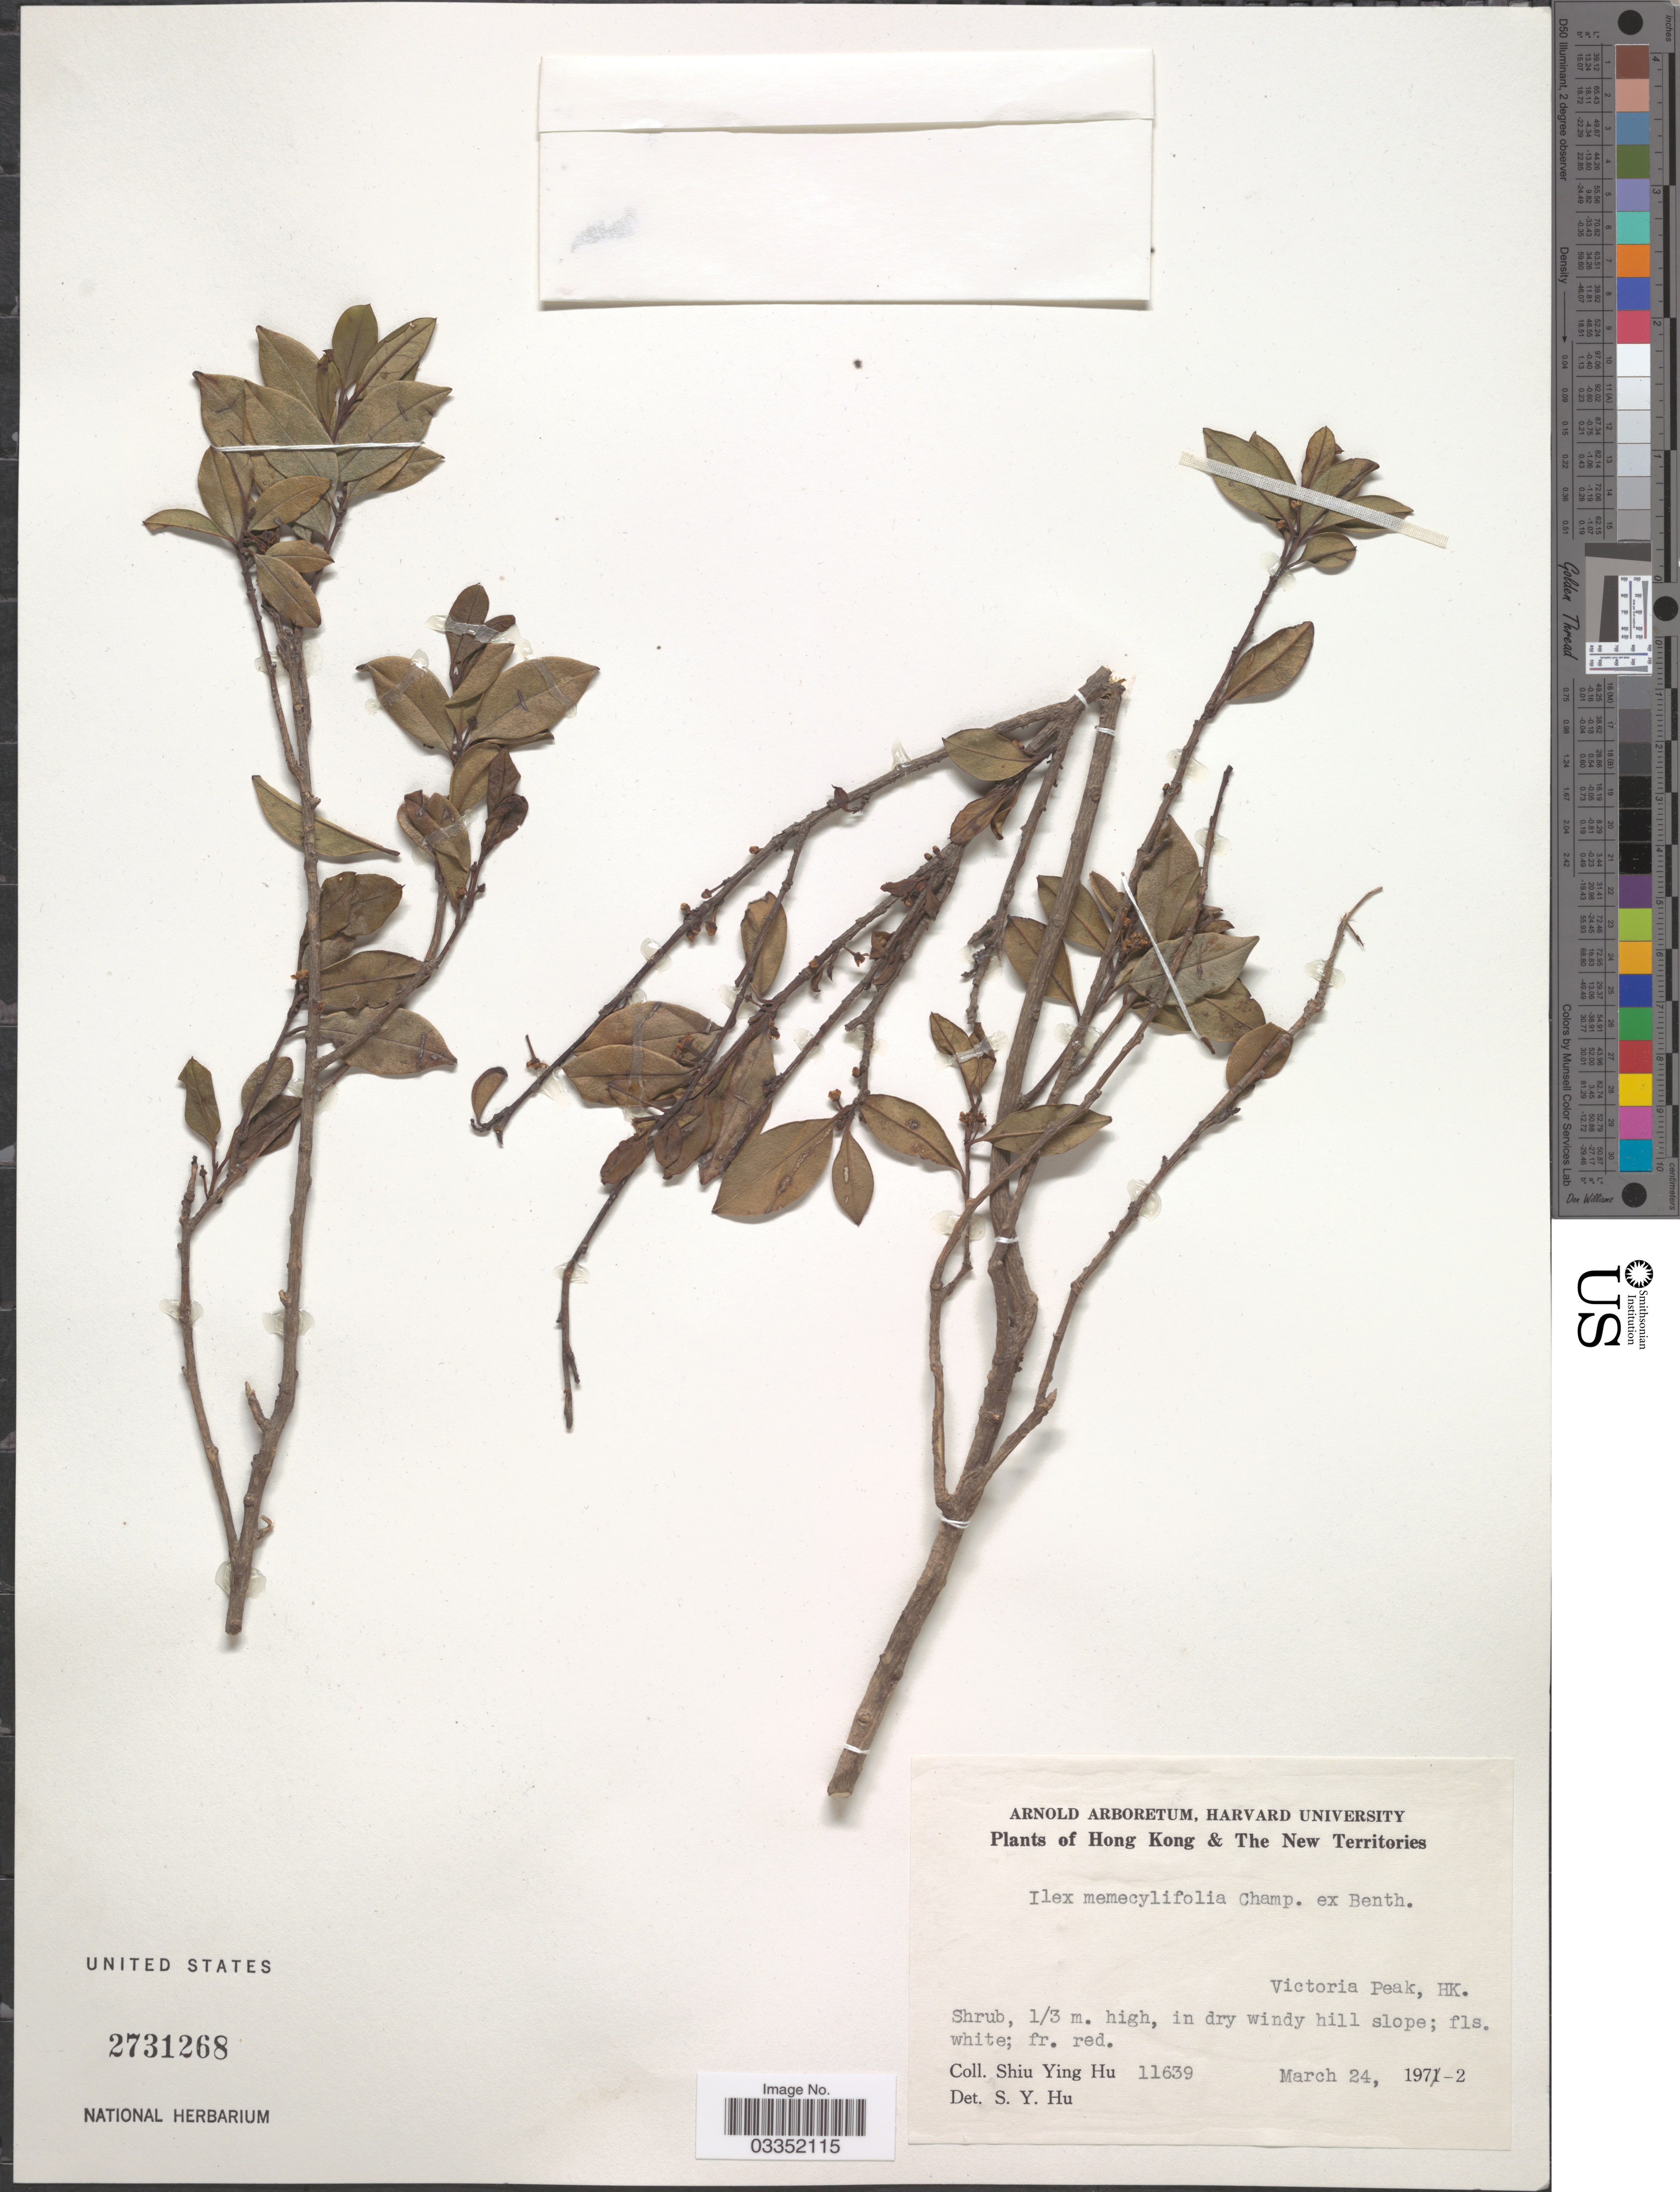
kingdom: Plantae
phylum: Tracheophyta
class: Magnoliopsida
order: Aquifoliales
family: Aquifoliaceae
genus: Ilex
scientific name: Ilex memecylifolia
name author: Champ. ex Benth.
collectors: S. Y. Hu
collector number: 11639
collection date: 1972-03-24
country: China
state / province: Hong Kong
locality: The New Territories. Victoria Peak.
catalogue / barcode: US 2731268